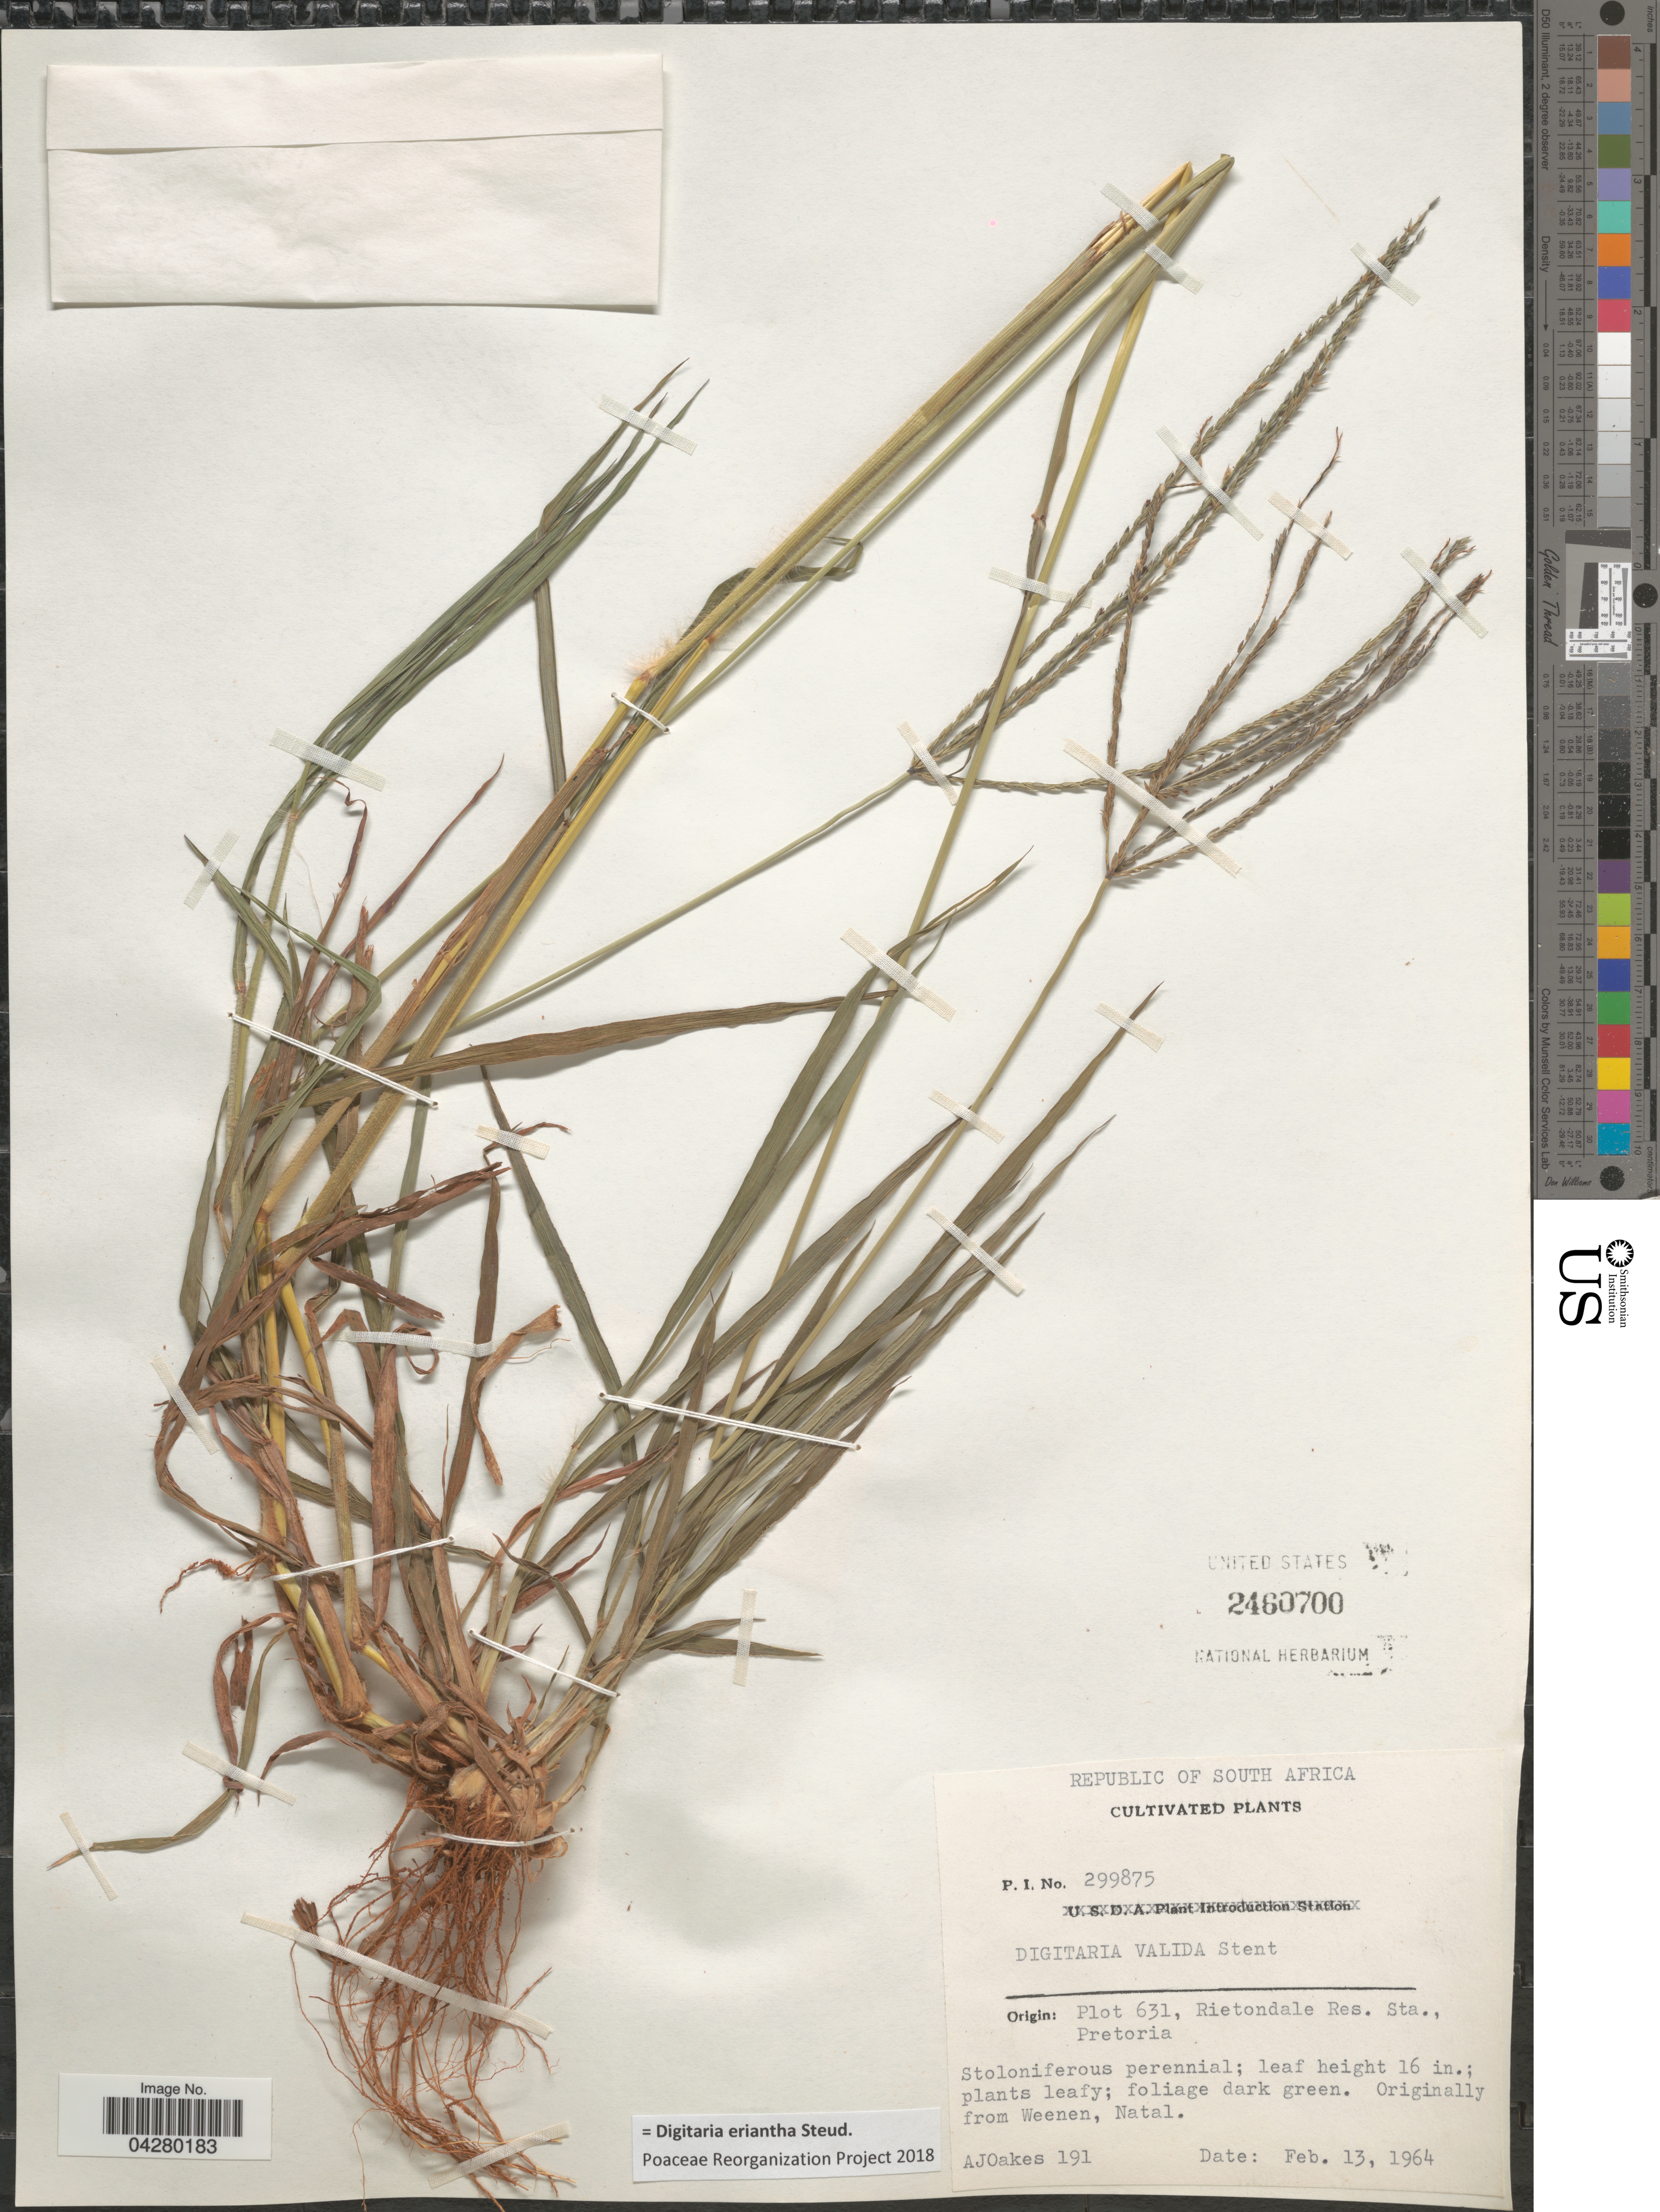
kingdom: Plantae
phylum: Tracheophyta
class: Liliopsida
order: Poales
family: Poaceae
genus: Digitaria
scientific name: Digitaria eriantha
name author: Steud.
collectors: A. Oakes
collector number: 191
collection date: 1964-02-13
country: South Africa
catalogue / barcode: US 2460700